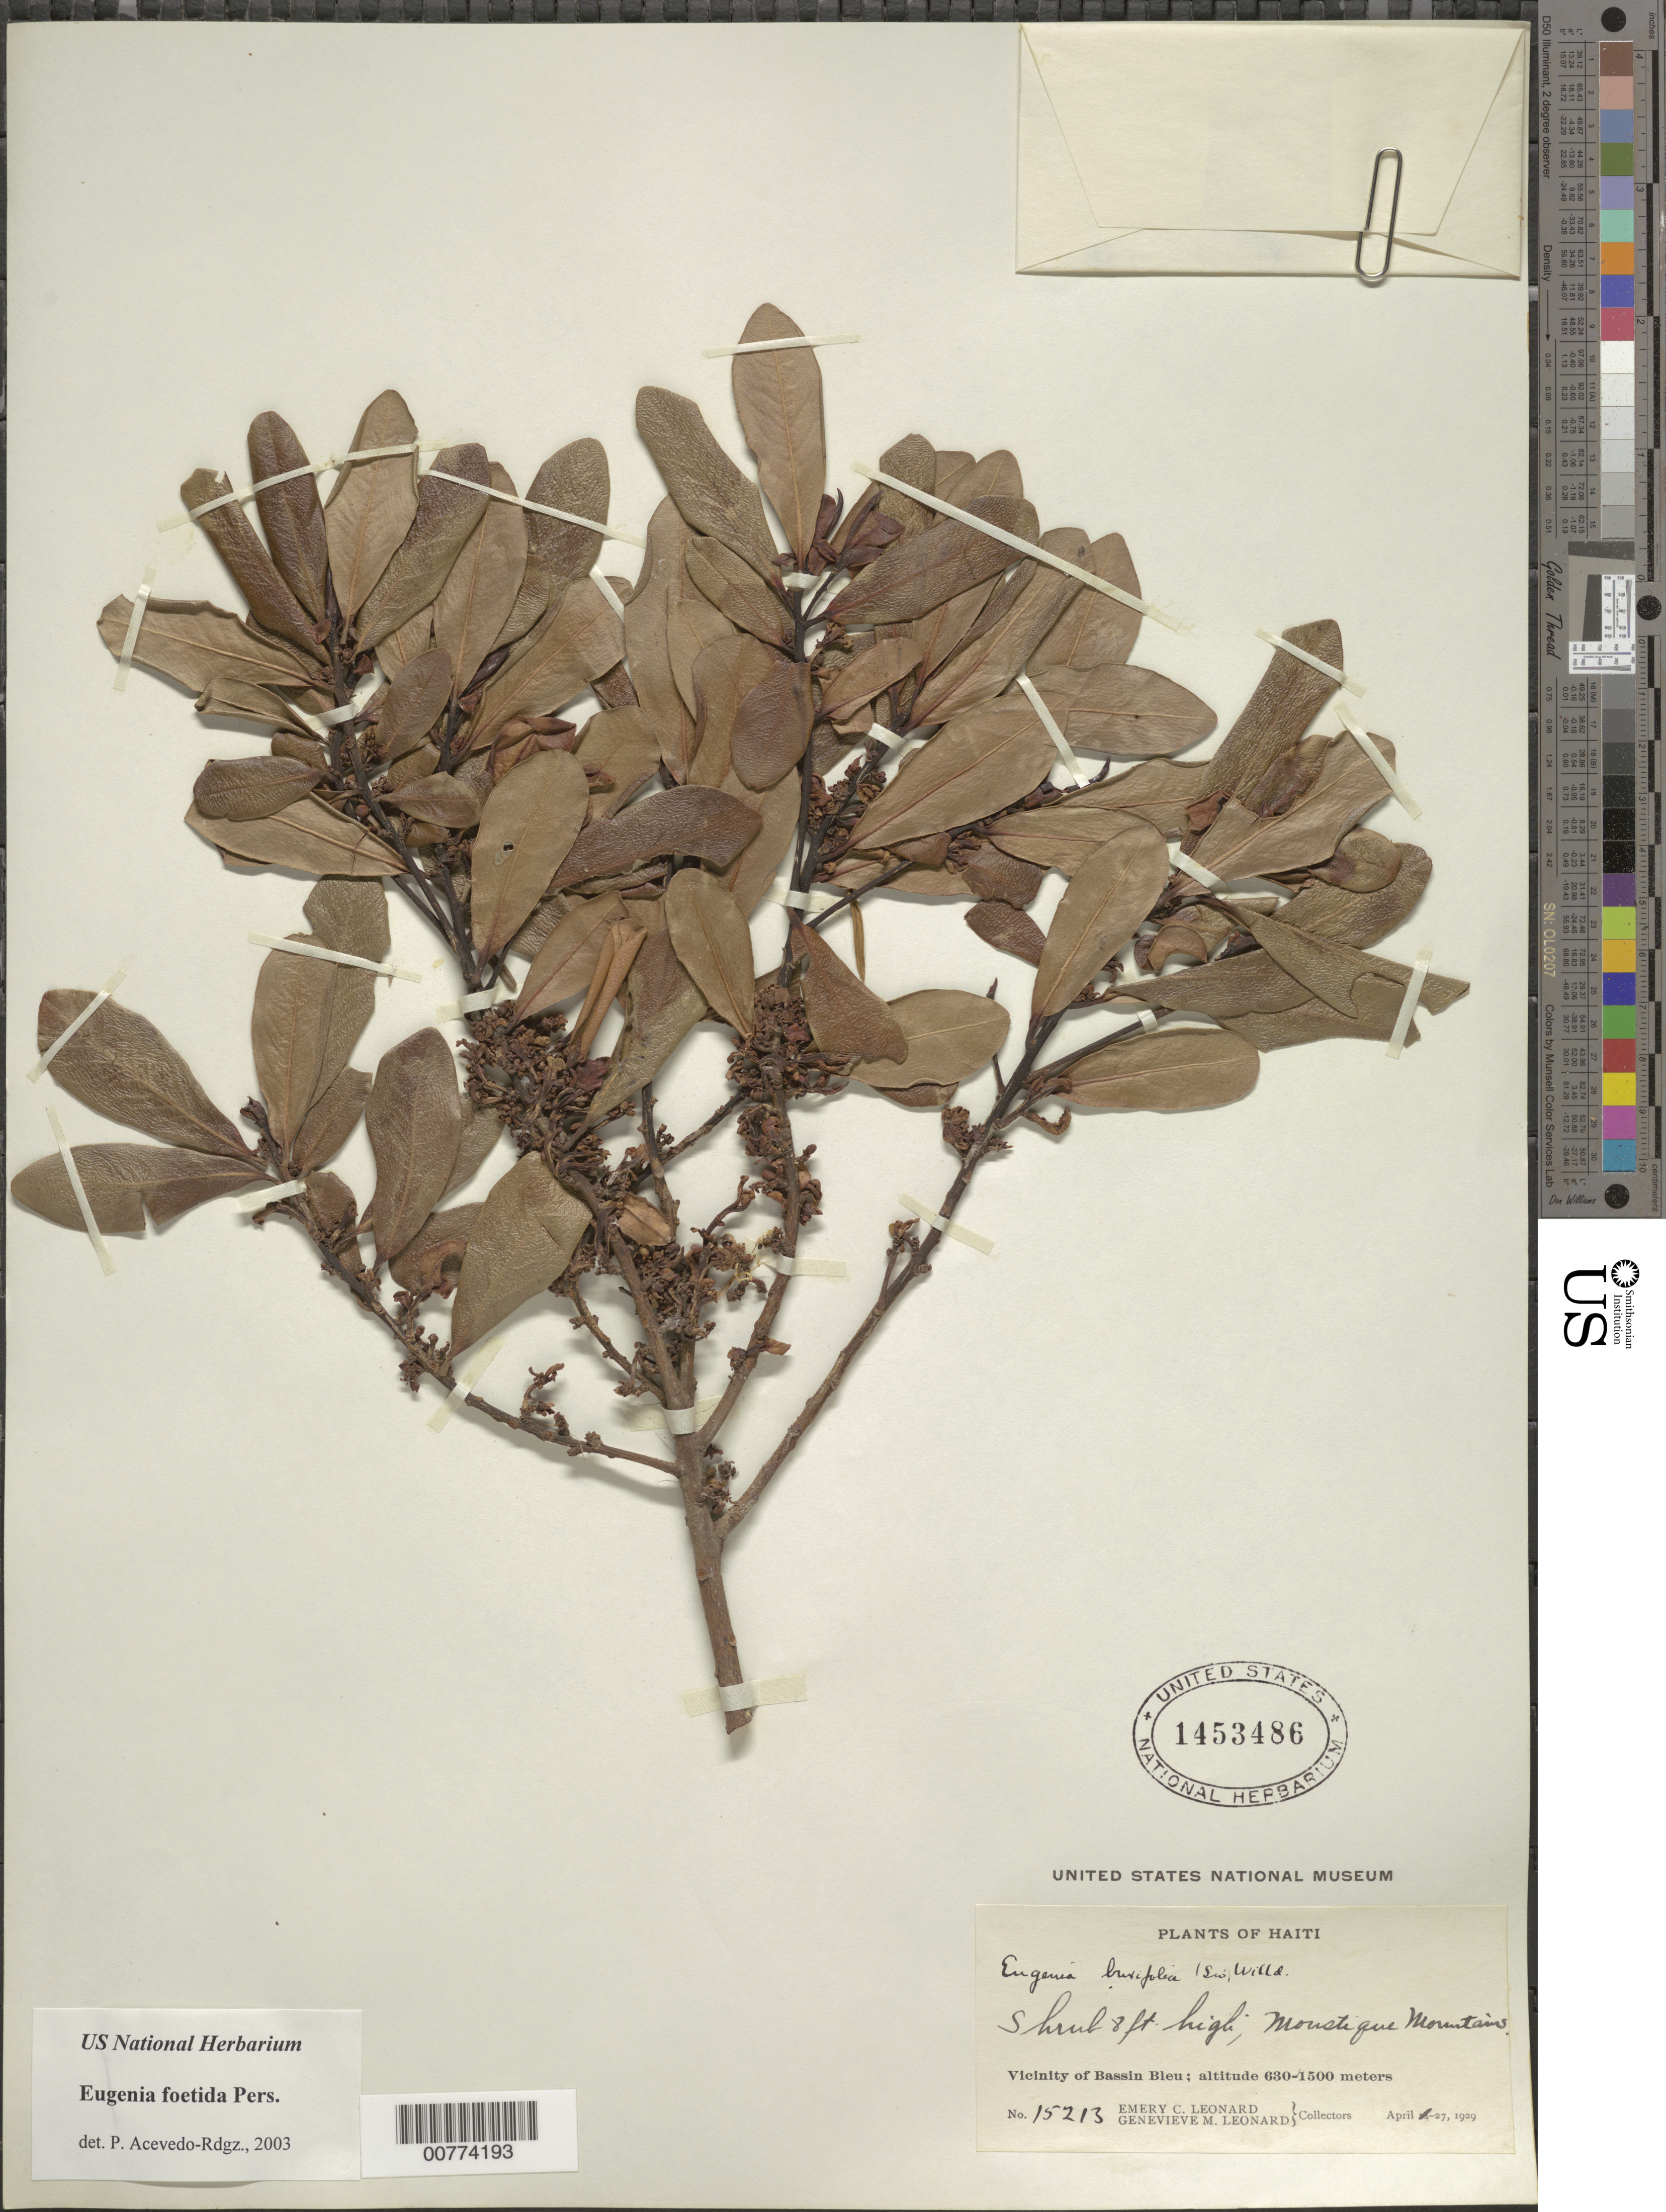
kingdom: Plantae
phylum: Tracheophyta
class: Magnoliopsida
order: Myrtales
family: Myrtaceae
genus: Eugenia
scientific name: Eugenia foetida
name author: Pers.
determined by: Acevedo-Rodríguez, P., (BOT), Smithsonian Institution - National Museum of Natural History (UNITED STATES)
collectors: E. C. Leonard & G. M. Leonard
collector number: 15213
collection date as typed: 27 Apr 1929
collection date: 1929-04-27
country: Haiti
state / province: Nord-Ouest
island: Hispaniola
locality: Vicinity of Bassin Bleu, Moustique Mountains.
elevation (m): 630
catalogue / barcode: US 1453486